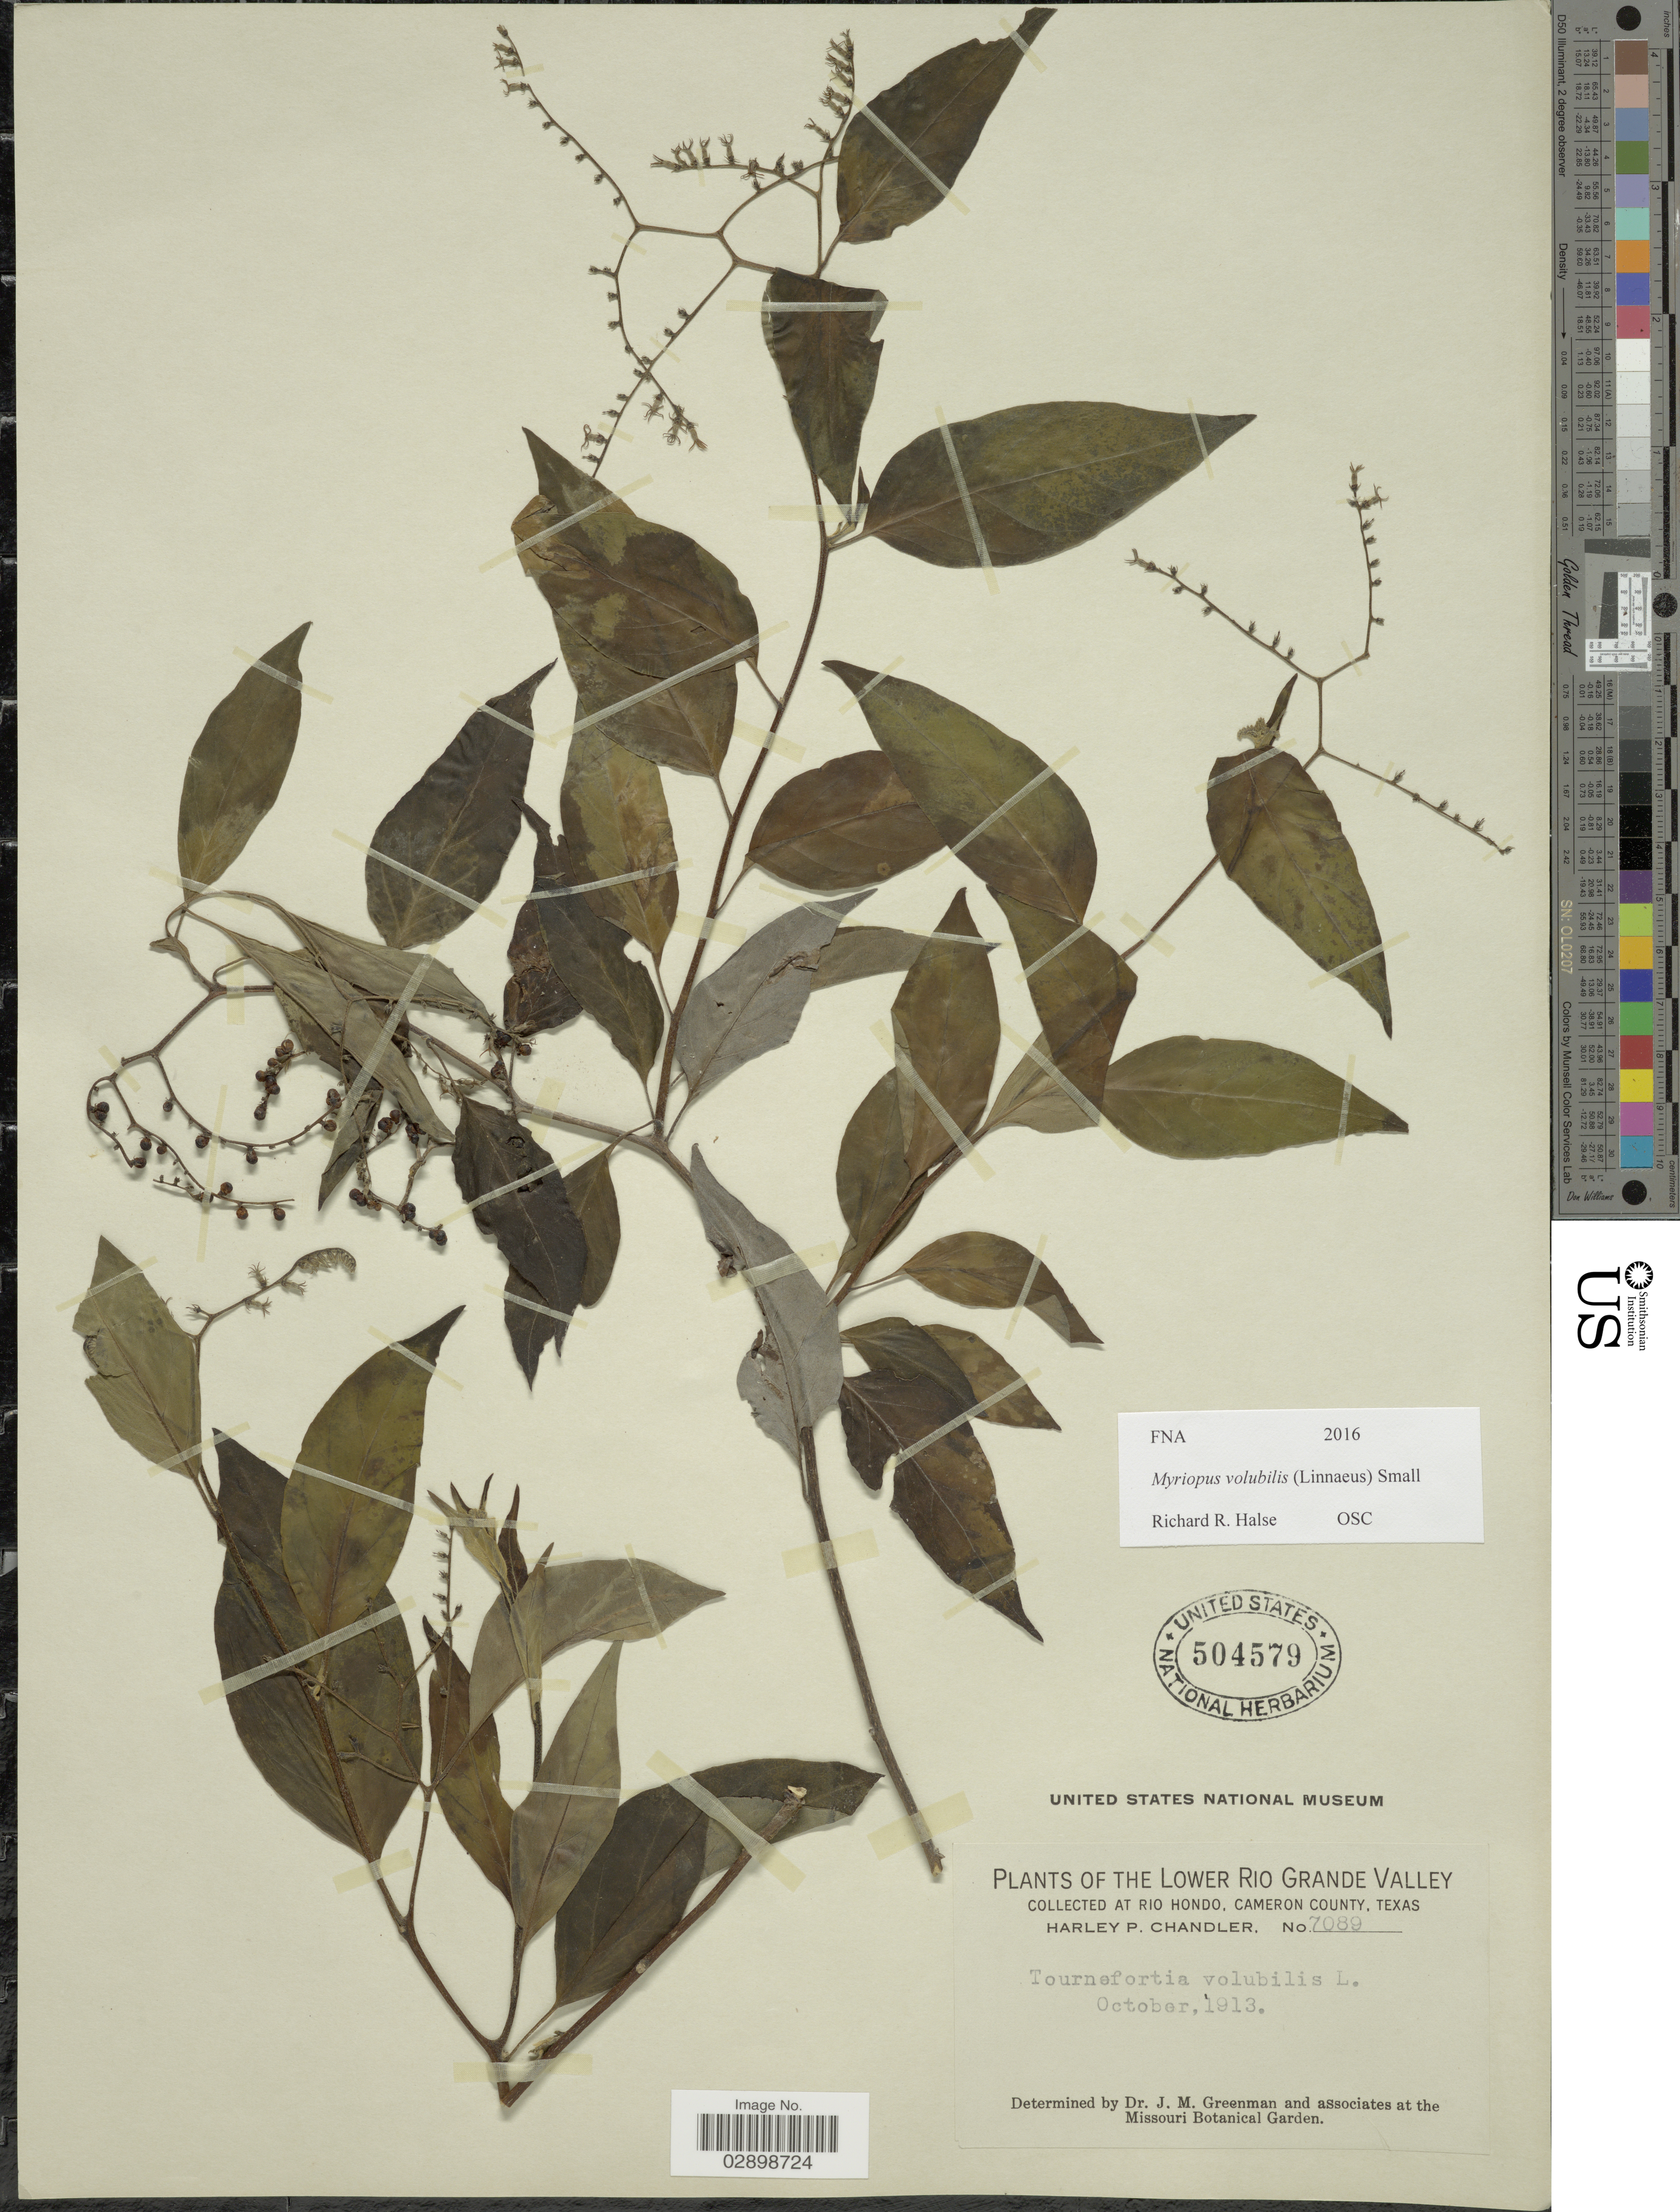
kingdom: Plantae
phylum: Tracheophyta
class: Magnoliopsida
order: Boraginales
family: Heliotropiaceae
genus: Myriopus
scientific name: Myriopus volubilis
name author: (L.) Small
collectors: H. Chandler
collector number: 7089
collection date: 1913-10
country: United States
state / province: Texas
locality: Lower Rio Grande Valley. At Rio Hondo, Cameron County.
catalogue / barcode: US 504579